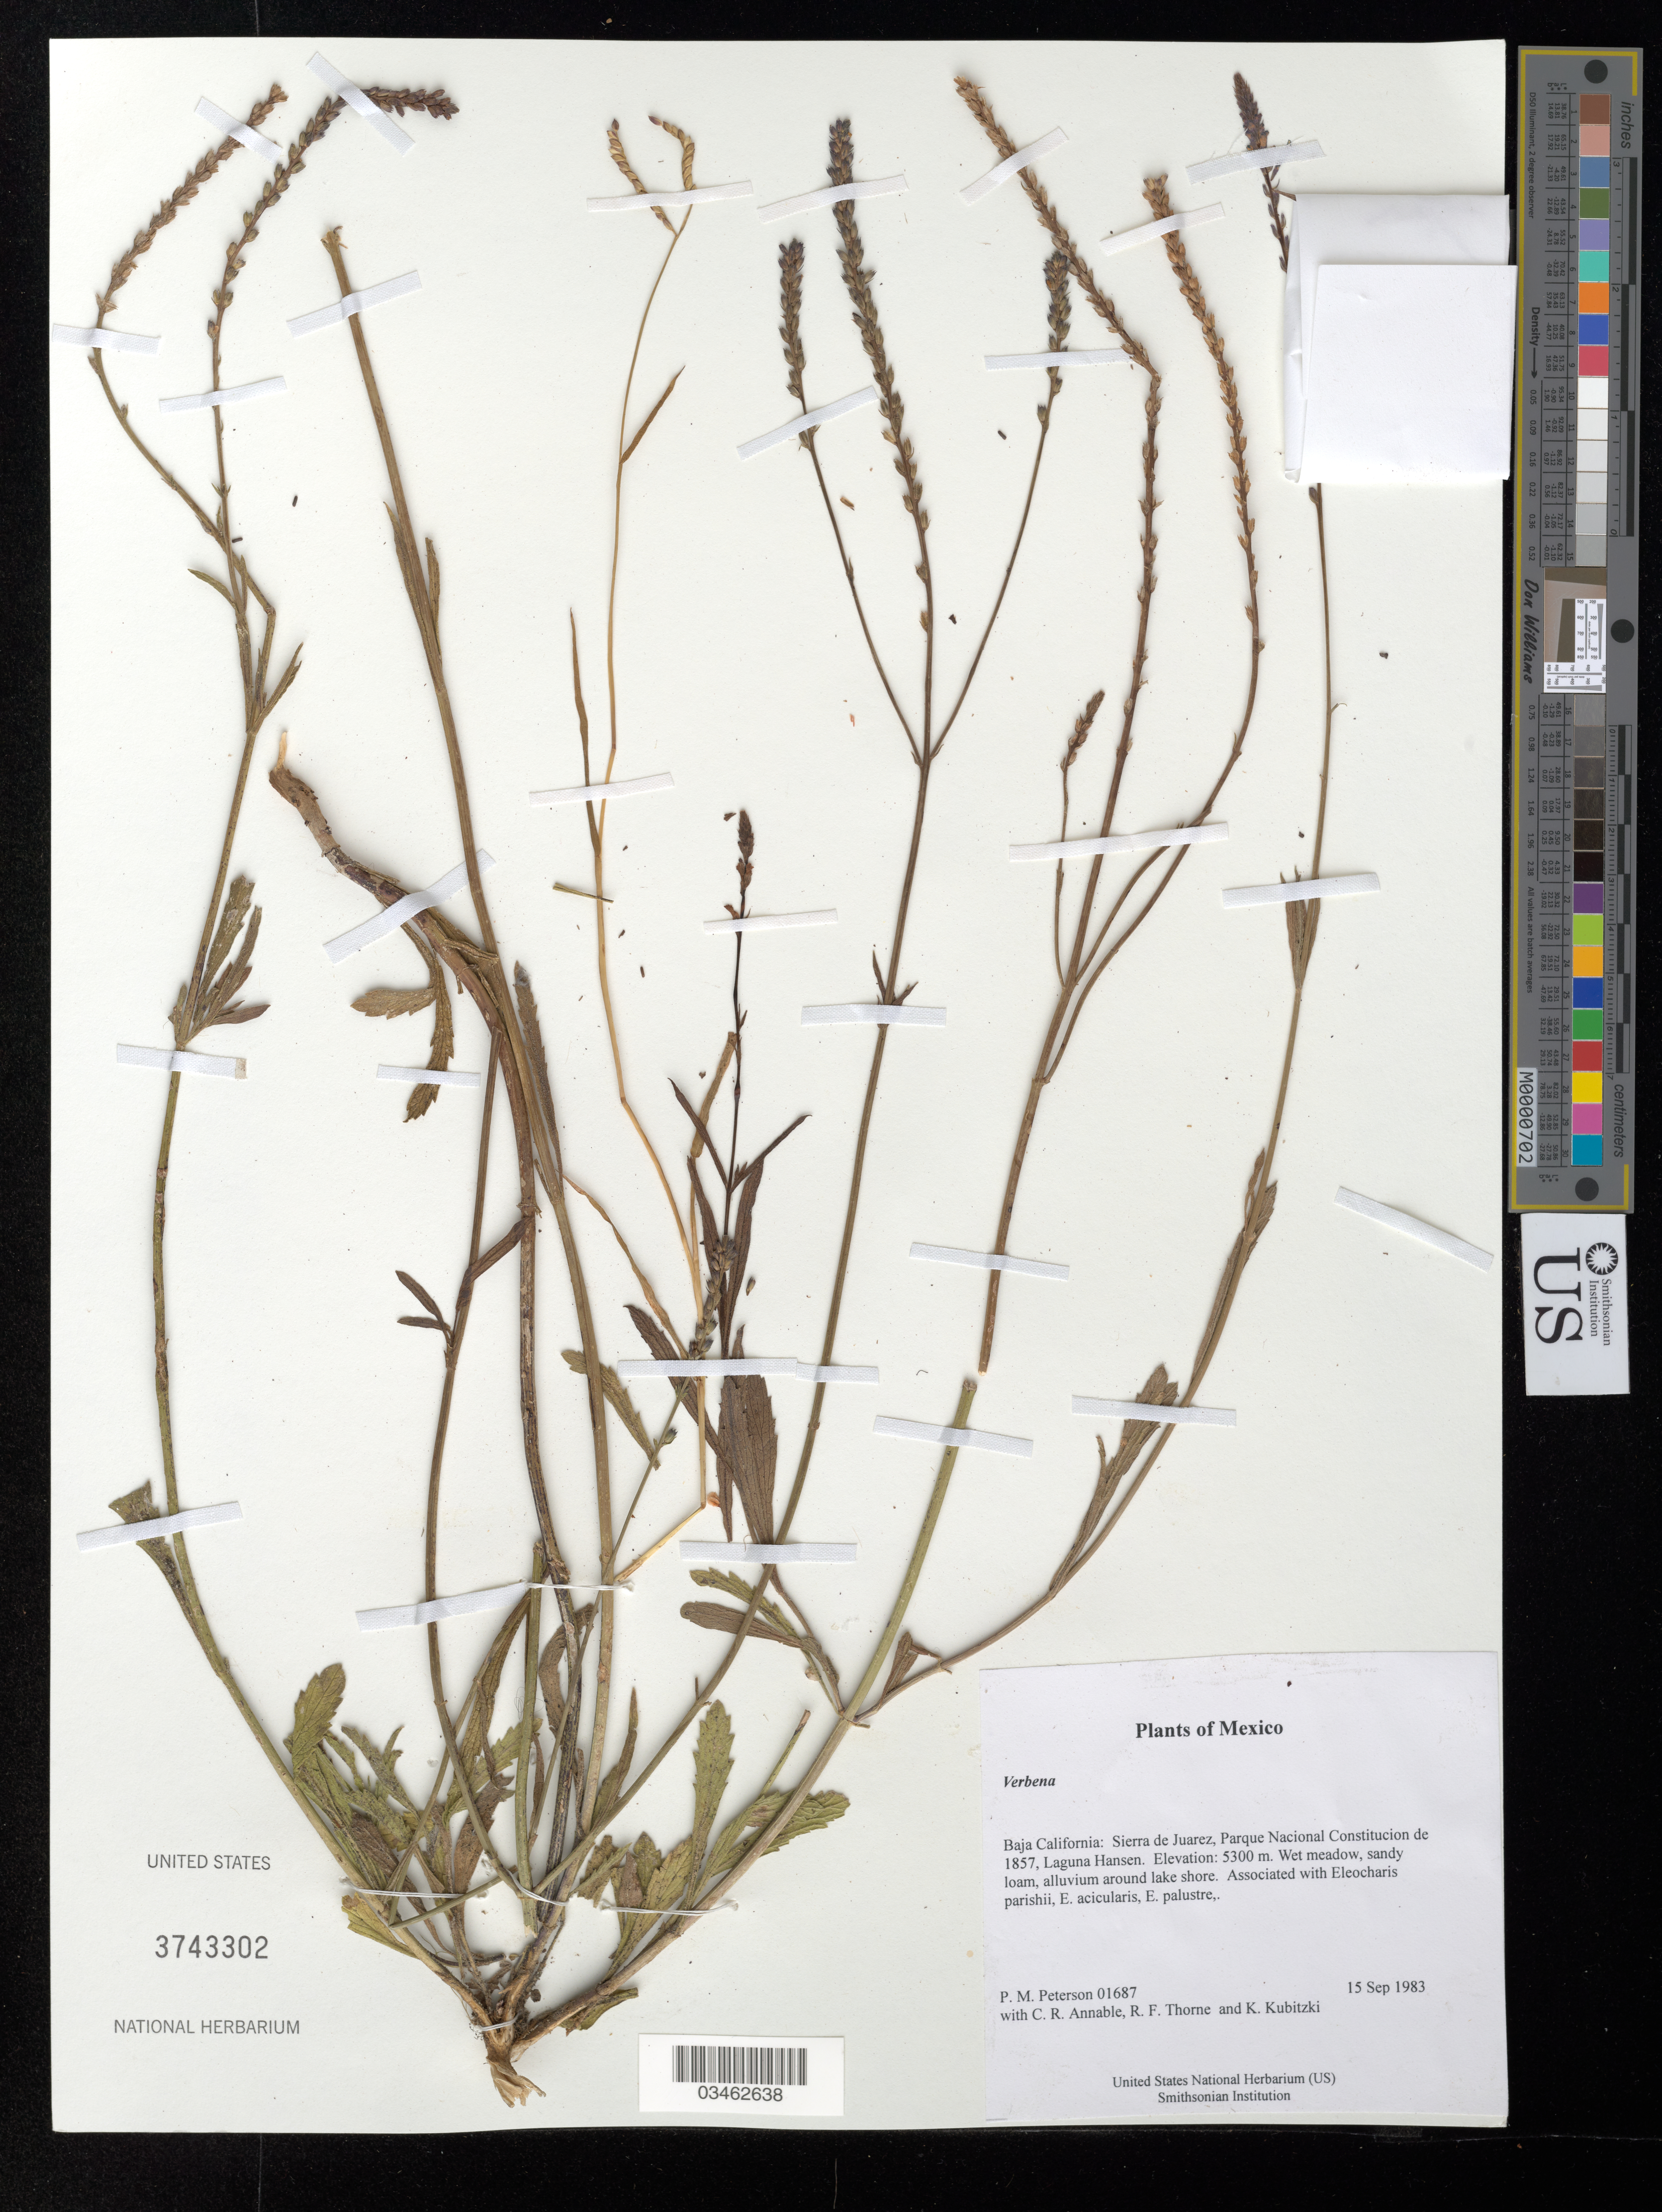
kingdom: Plantae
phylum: Tracheophyta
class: Magnoliopsida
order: Lamiales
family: Verbenaceae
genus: Verbena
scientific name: Verbena sp.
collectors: P. M. Peterson, C. R. Annable, R. F. Thorne & K. Kubitzki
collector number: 01687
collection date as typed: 15 Sep 1983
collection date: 1983-09-15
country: Mexico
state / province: Baja California Norte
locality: Sierra de Juarez, Parque Nacional Constitucion de 1857, Laguna Hansen.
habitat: Wet meadow, sandy loam, alluvium around lake shore. Associated with Eleocharis parishii, E. acicularis, E. palustre,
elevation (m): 5300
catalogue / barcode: US 3743302